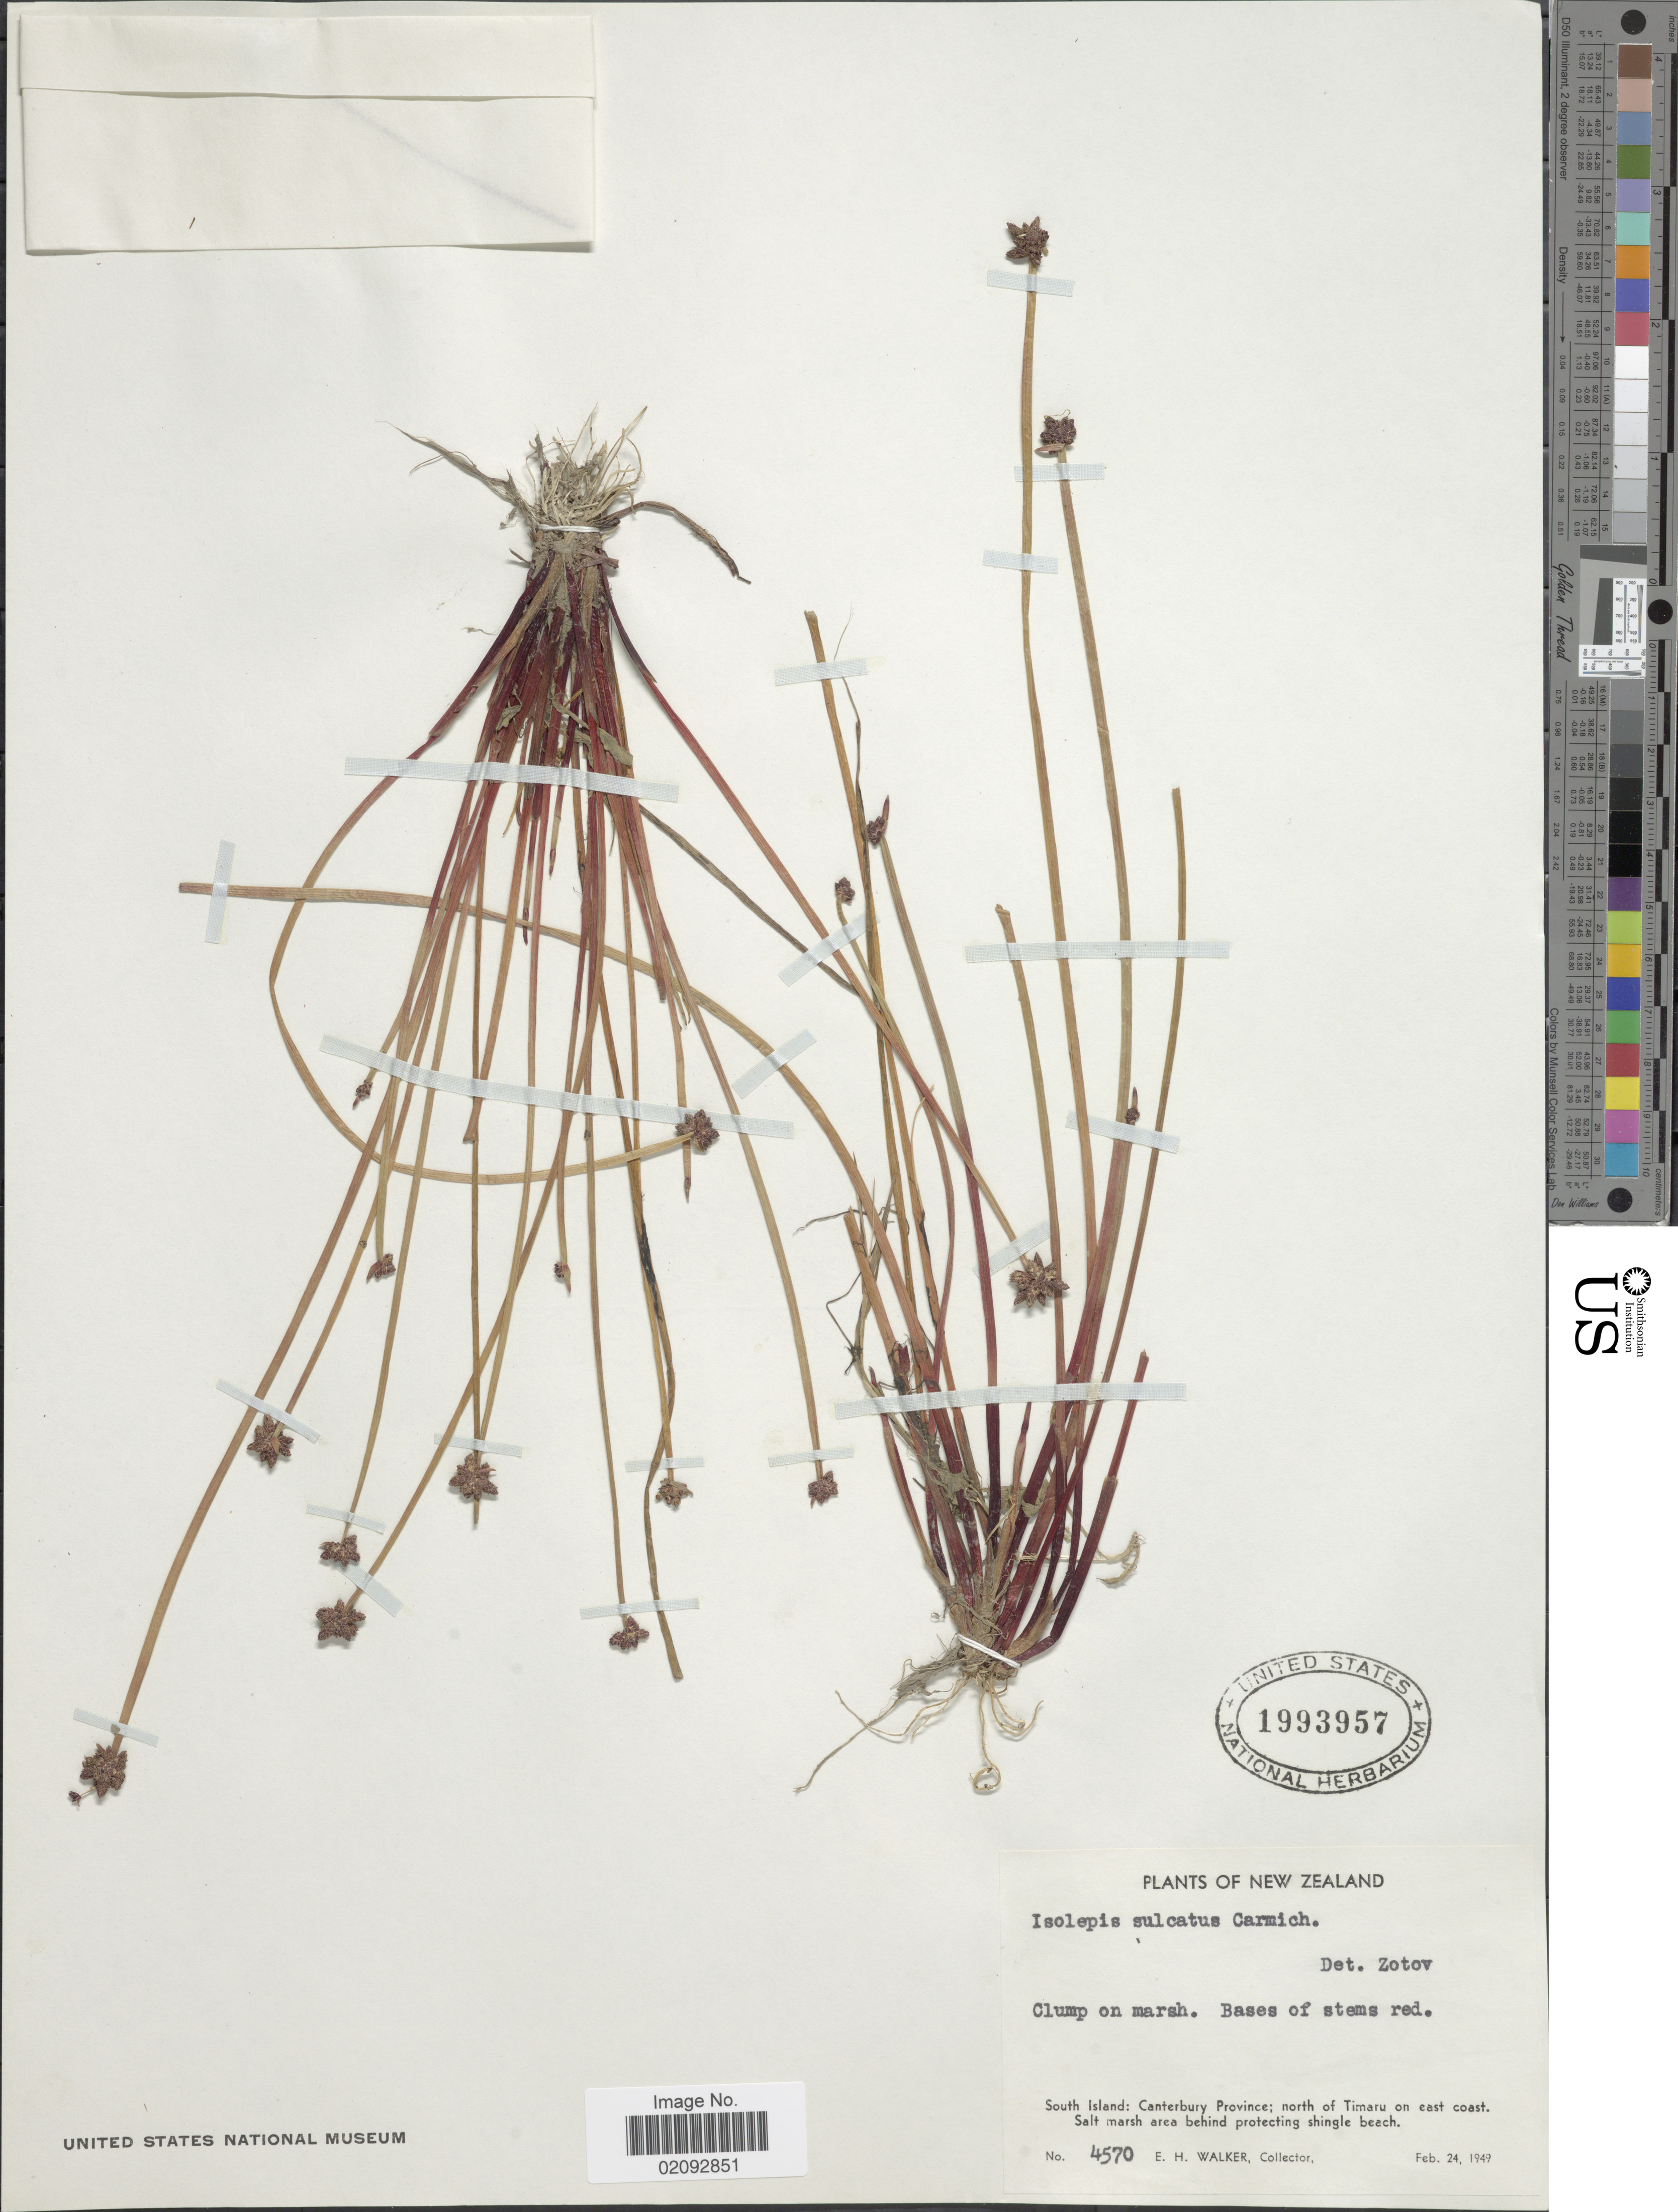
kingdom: Plantae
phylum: Tracheophyta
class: Liliopsida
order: Poales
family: Cyperaceae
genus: Isolepis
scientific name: Isolepis inundata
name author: R. Br.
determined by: Strong, Mark T., (BOT), Smithsonian Institution - National Museum of Natural History (UNITED STATES)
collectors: E. H. Walker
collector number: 4570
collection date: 1949-02-24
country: New Zealand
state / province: Canterbury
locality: South Island: north of Timaru on east coast. Salt marsh area behind protecting shingle beach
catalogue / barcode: US 1993957